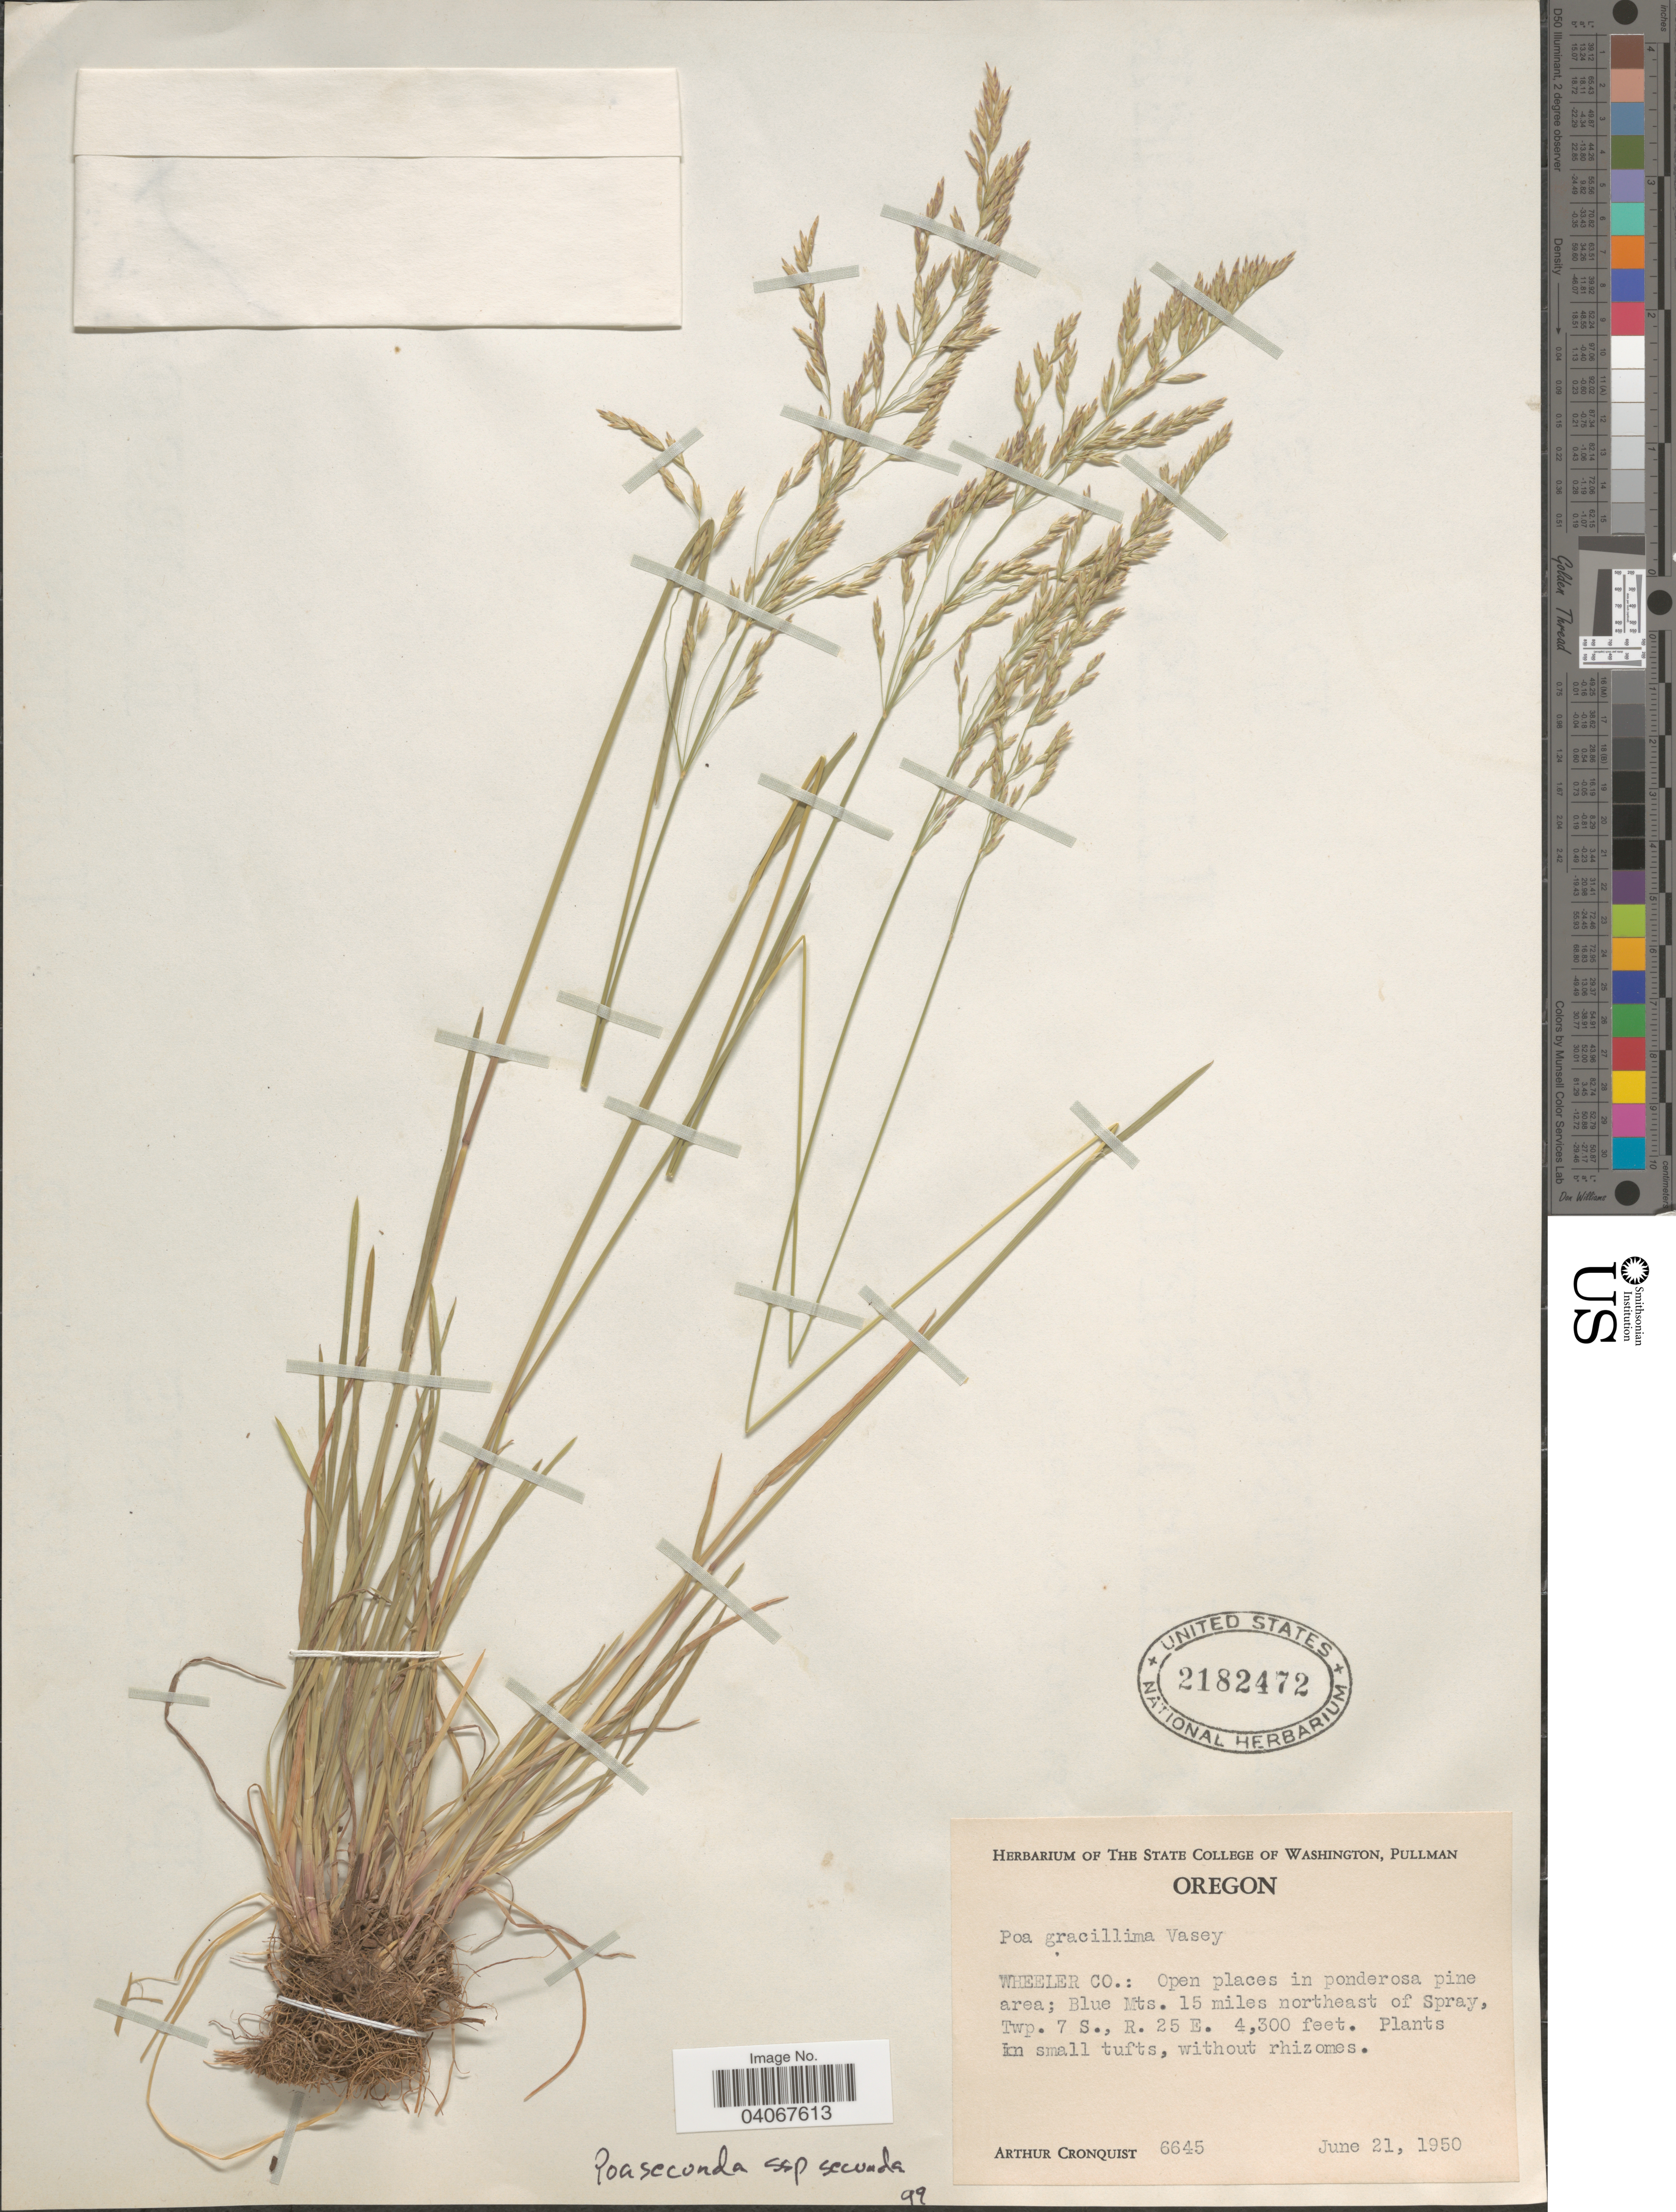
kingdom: Plantae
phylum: Tracheophyta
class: Liliopsida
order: Poales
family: Poaceae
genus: Poa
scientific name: Poa secunda subsp. secunda var. secunda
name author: J. Presl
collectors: A. J. Cronquist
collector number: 6645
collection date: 1950-06-21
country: United States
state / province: Oregon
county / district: Wheeler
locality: Wheeler Co.: Blue Mts. 15 miles northeast of Spray, Twp. 7 S., R. 25 E.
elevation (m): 1311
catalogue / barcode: US 2182472